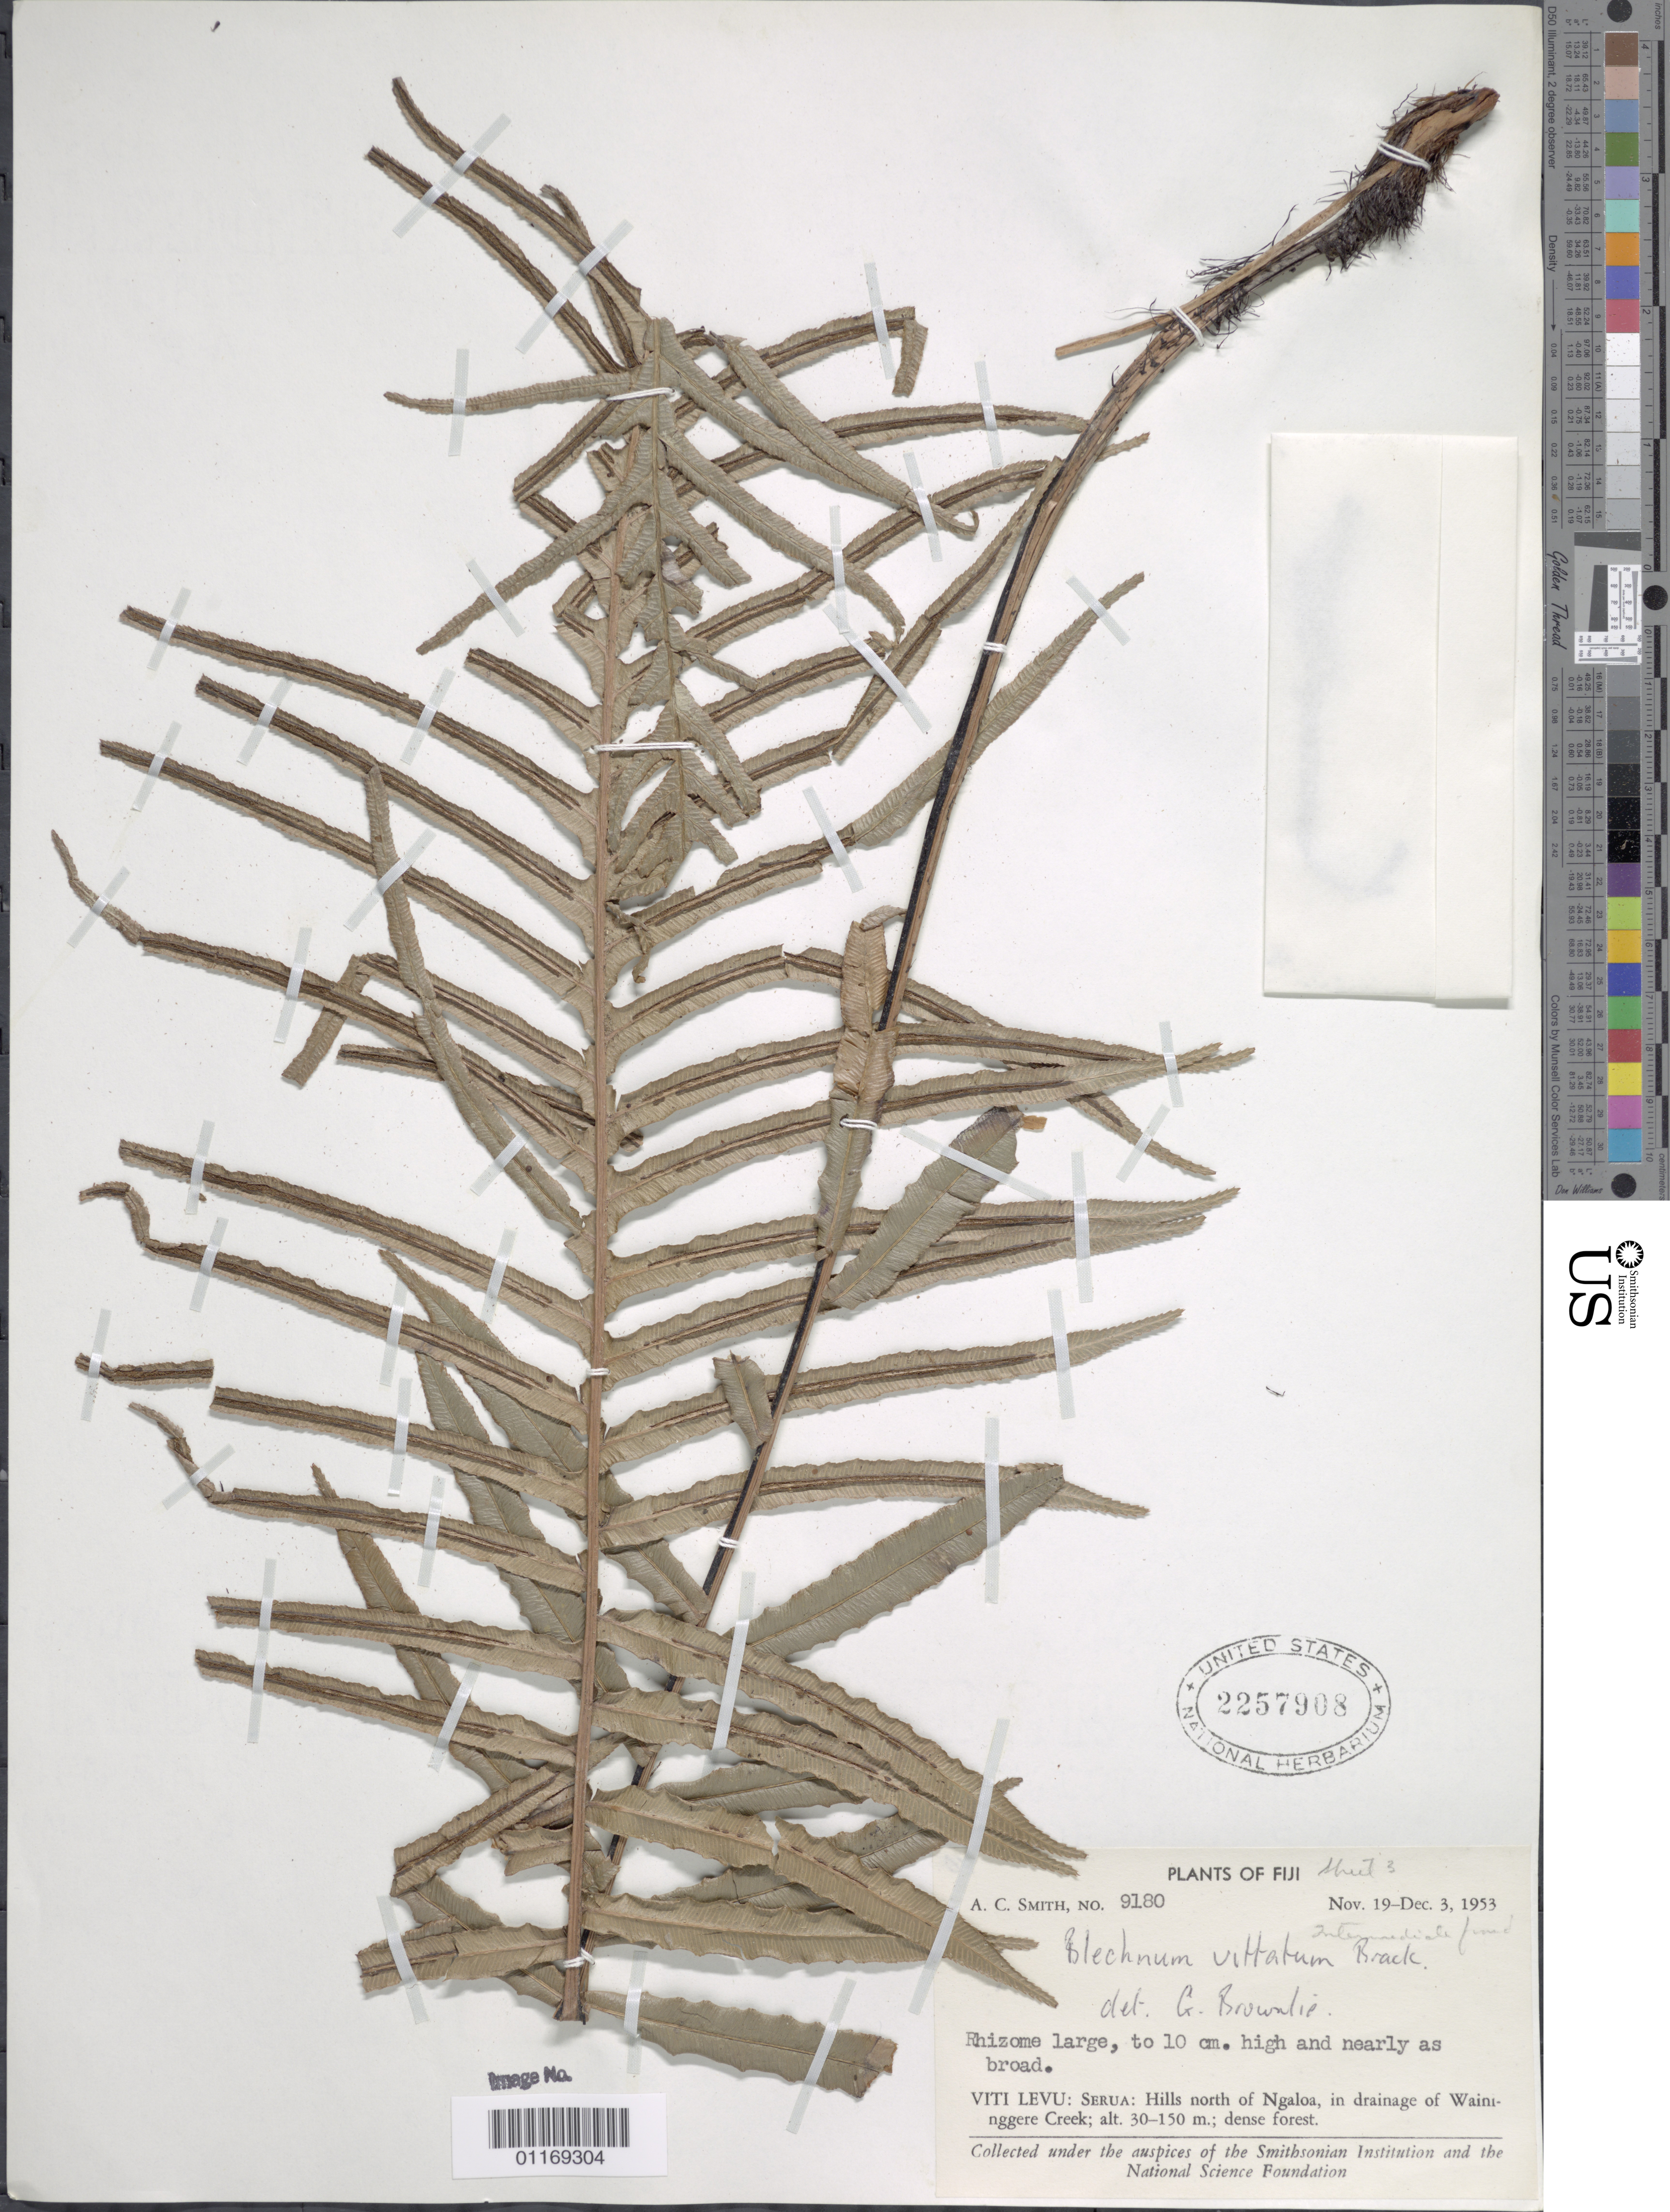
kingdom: Plantae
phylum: Tracheophyta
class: Polypodiopsida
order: Polypodiales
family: Blechnaceae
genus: Blechnum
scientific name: Blechnum vittatum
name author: Brack. in Wilkes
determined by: Brownlie, G.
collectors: A. C. Smith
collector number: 9180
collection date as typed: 19 Nov 1953 to 03 Dec 1953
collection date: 1953-11-19/1953-12-03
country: Fiji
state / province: Central Division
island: Viti Levu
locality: Serua Prov., hills north of Ngaloa, in drainage of waininggere creek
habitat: Dense forest.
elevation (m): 30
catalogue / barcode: US 2257908